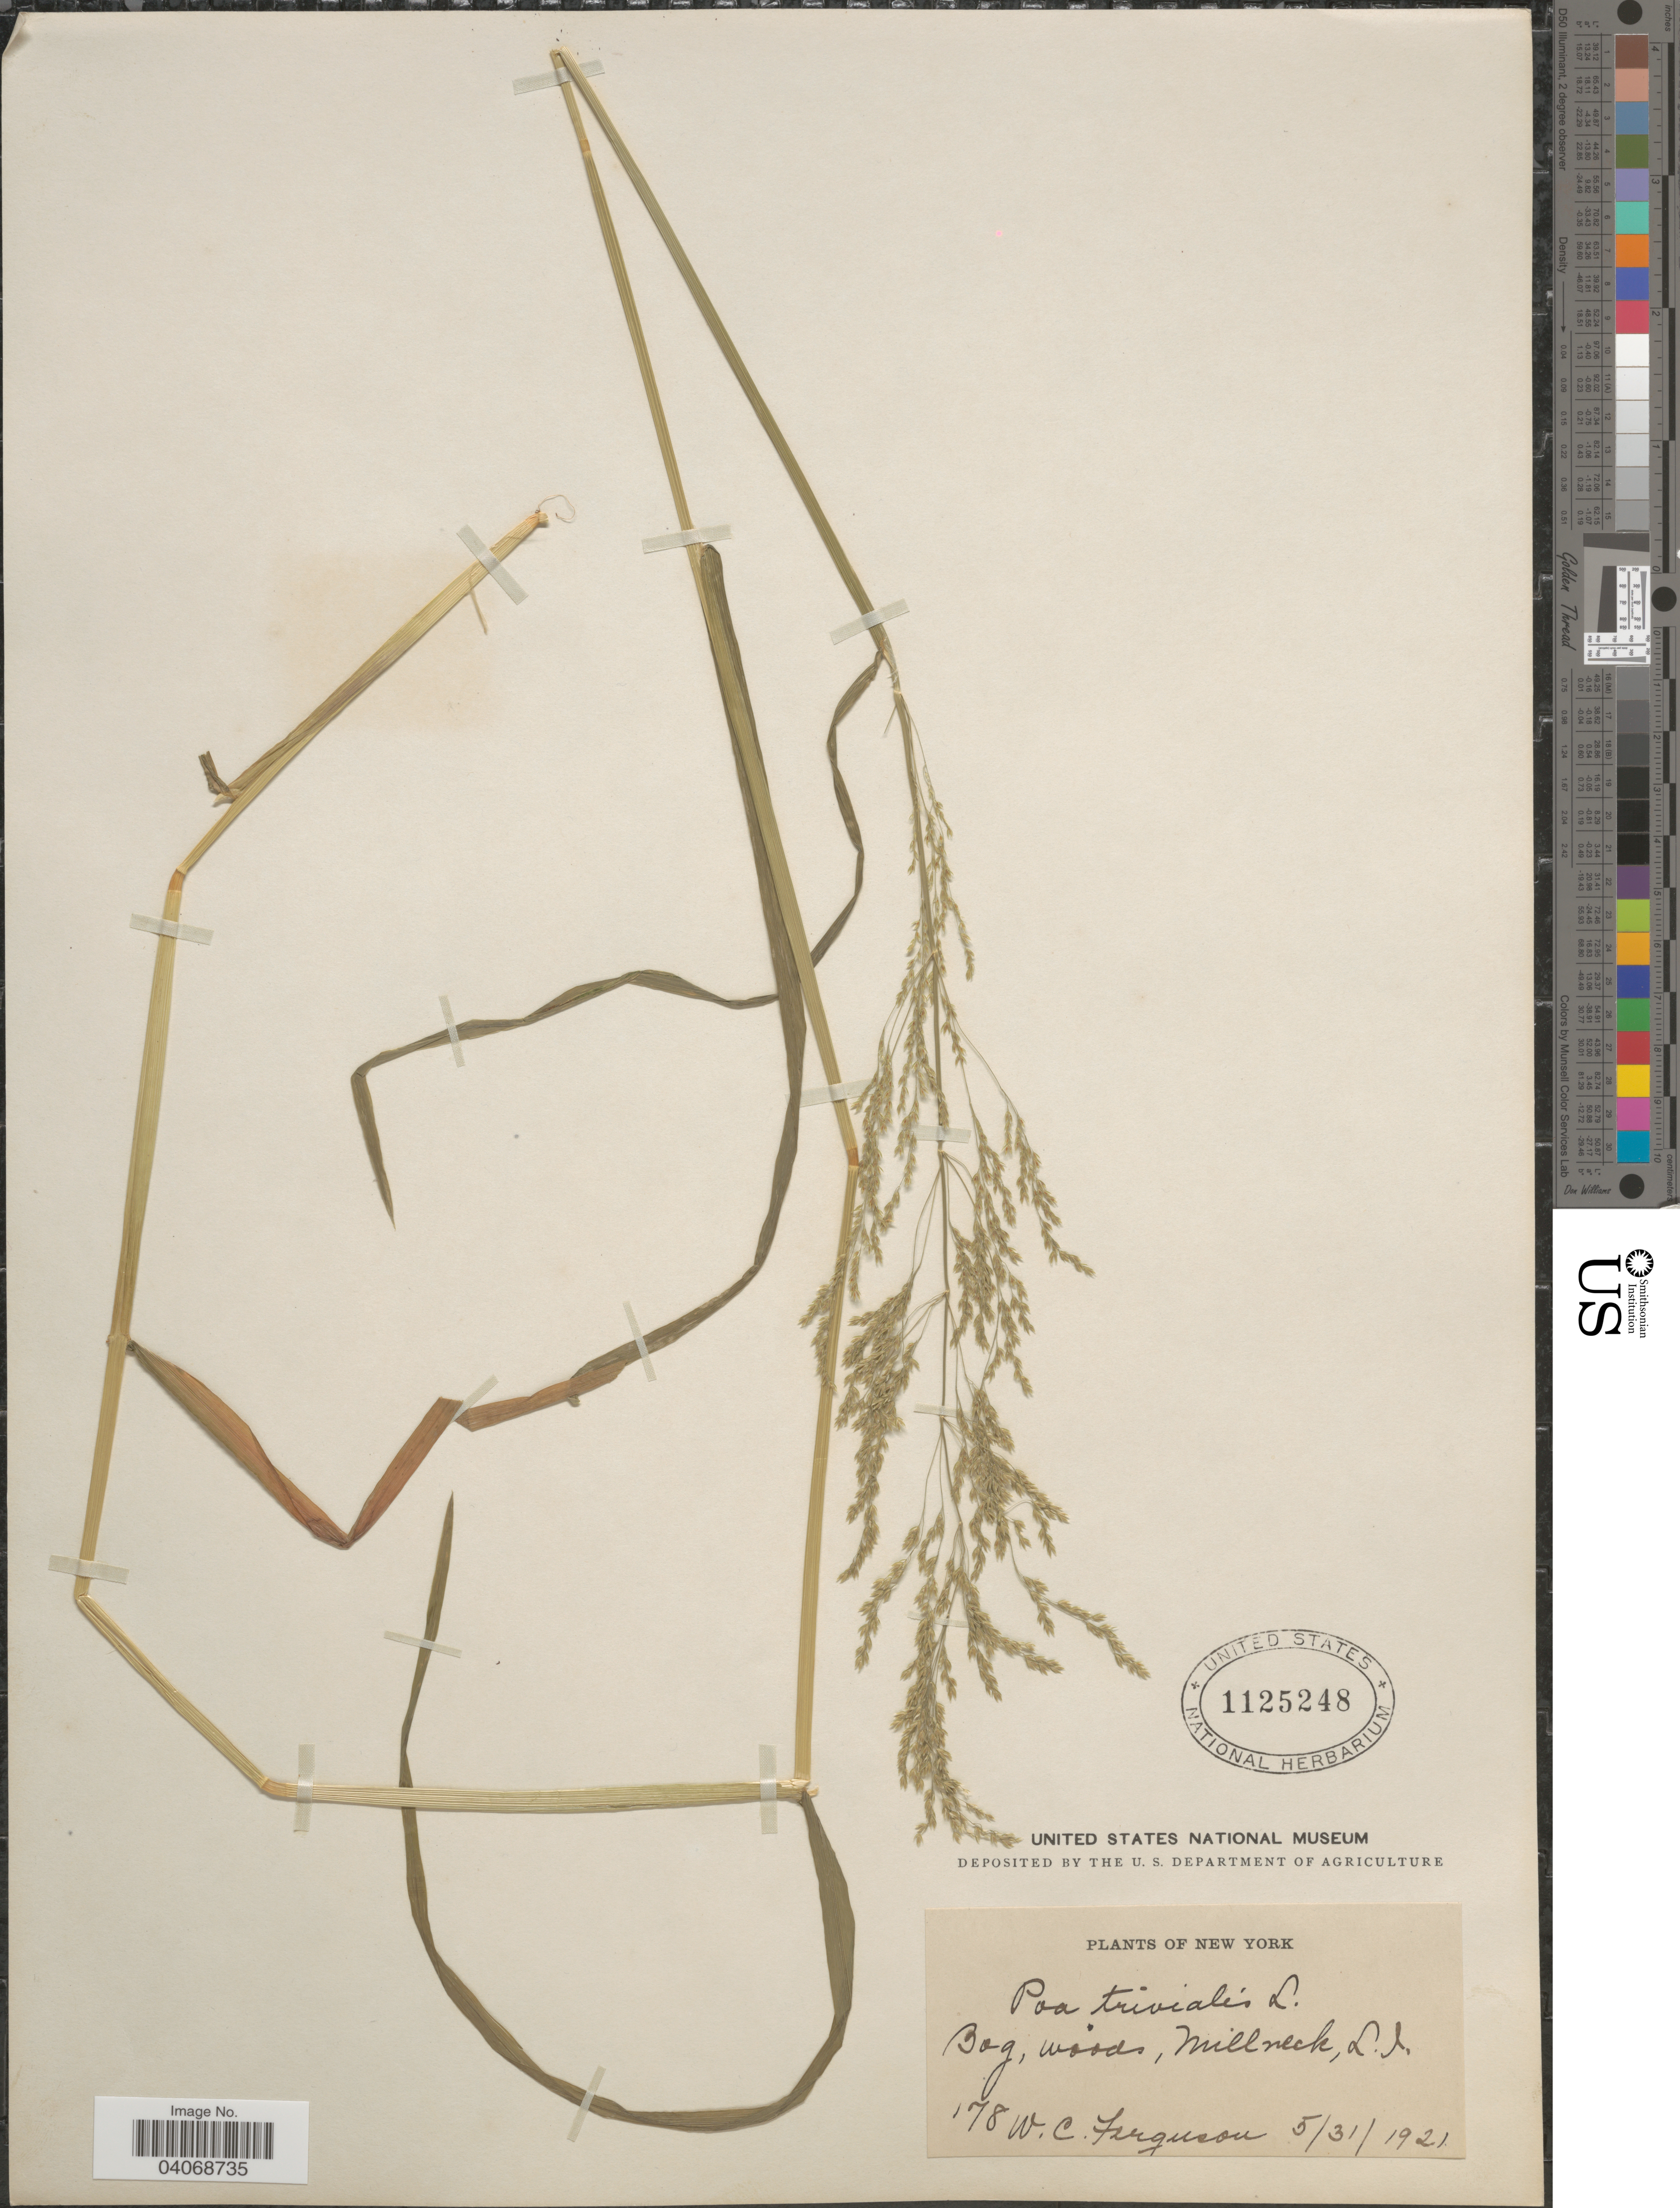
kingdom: Plantae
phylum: Tracheophyta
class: Liliopsida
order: Poales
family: Poaceae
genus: Poa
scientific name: Poa trivialis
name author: L.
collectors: W. Ferguson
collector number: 178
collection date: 1921-05-31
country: United States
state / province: New York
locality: Bog, woods, Millneck, L.I.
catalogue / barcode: US 1125248